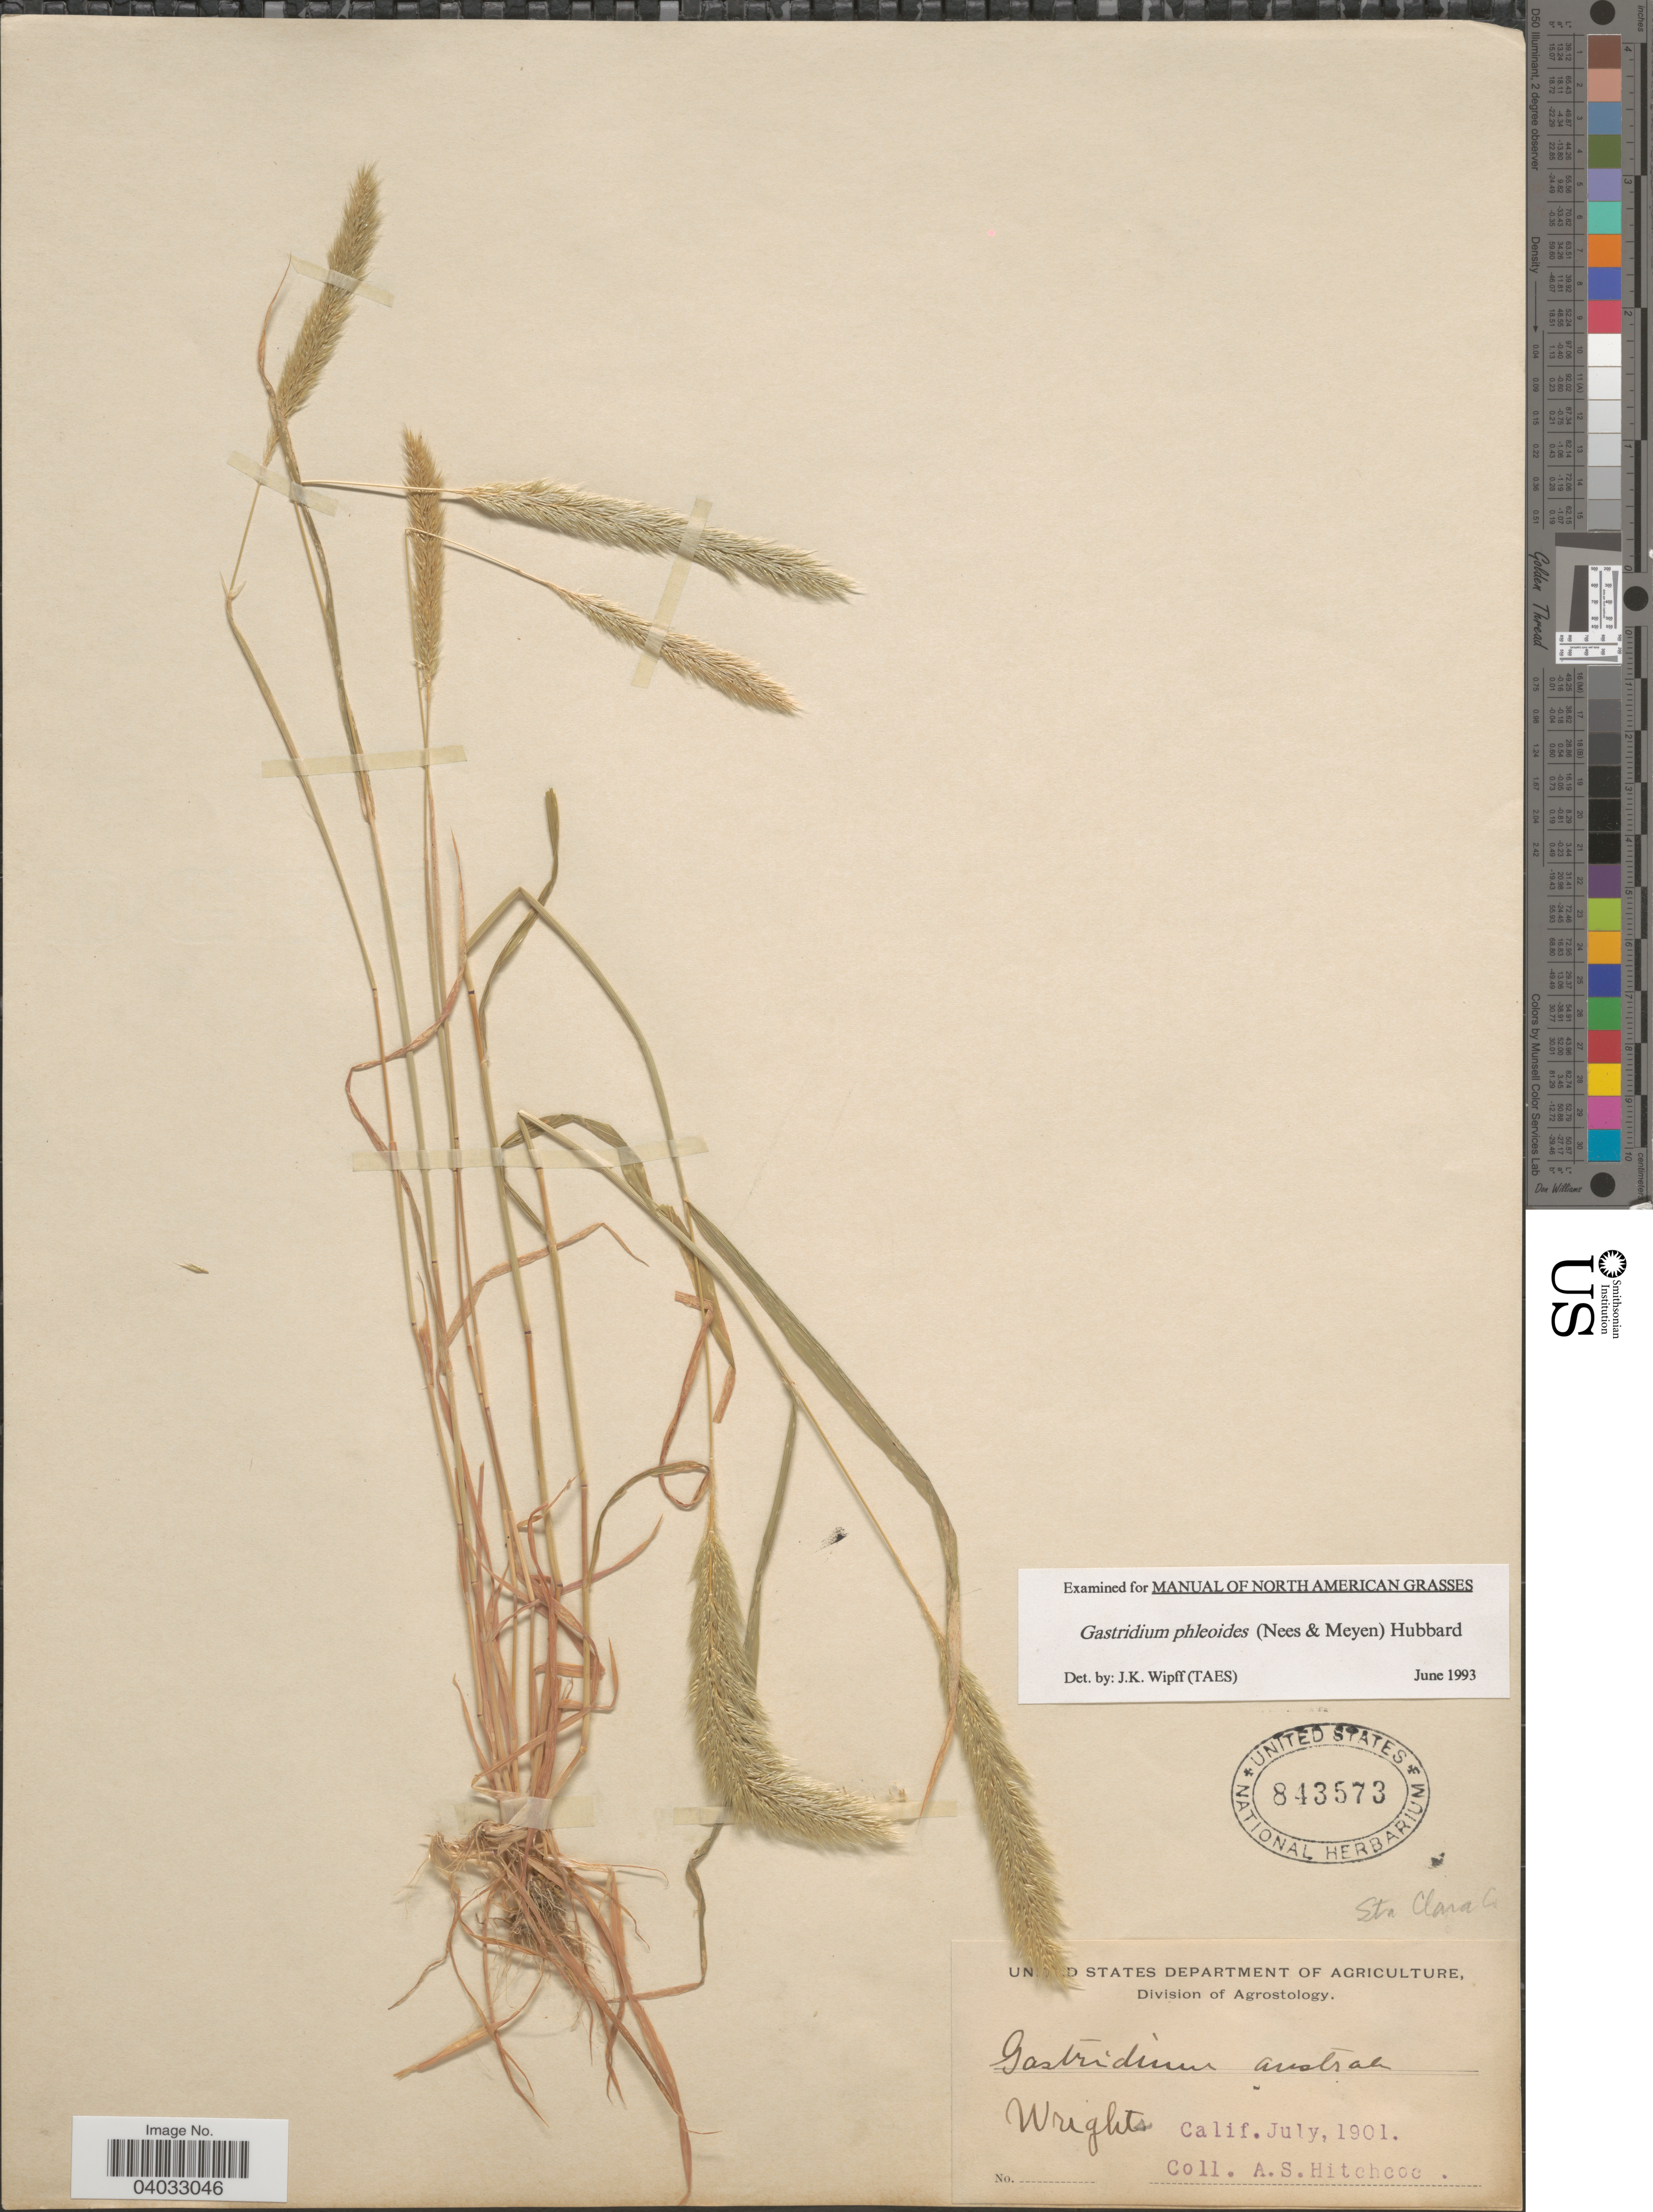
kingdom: Plantae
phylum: Tracheophyta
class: Liliopsida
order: Poales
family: Poaceae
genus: Gastridium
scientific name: Gastridium phleoides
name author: (Nees) C.E. Hubb.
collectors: A. S. Hitchcock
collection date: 1901-07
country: United States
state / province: California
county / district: Santa Clara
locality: Sta Clara Co. Wrights.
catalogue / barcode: US 843573